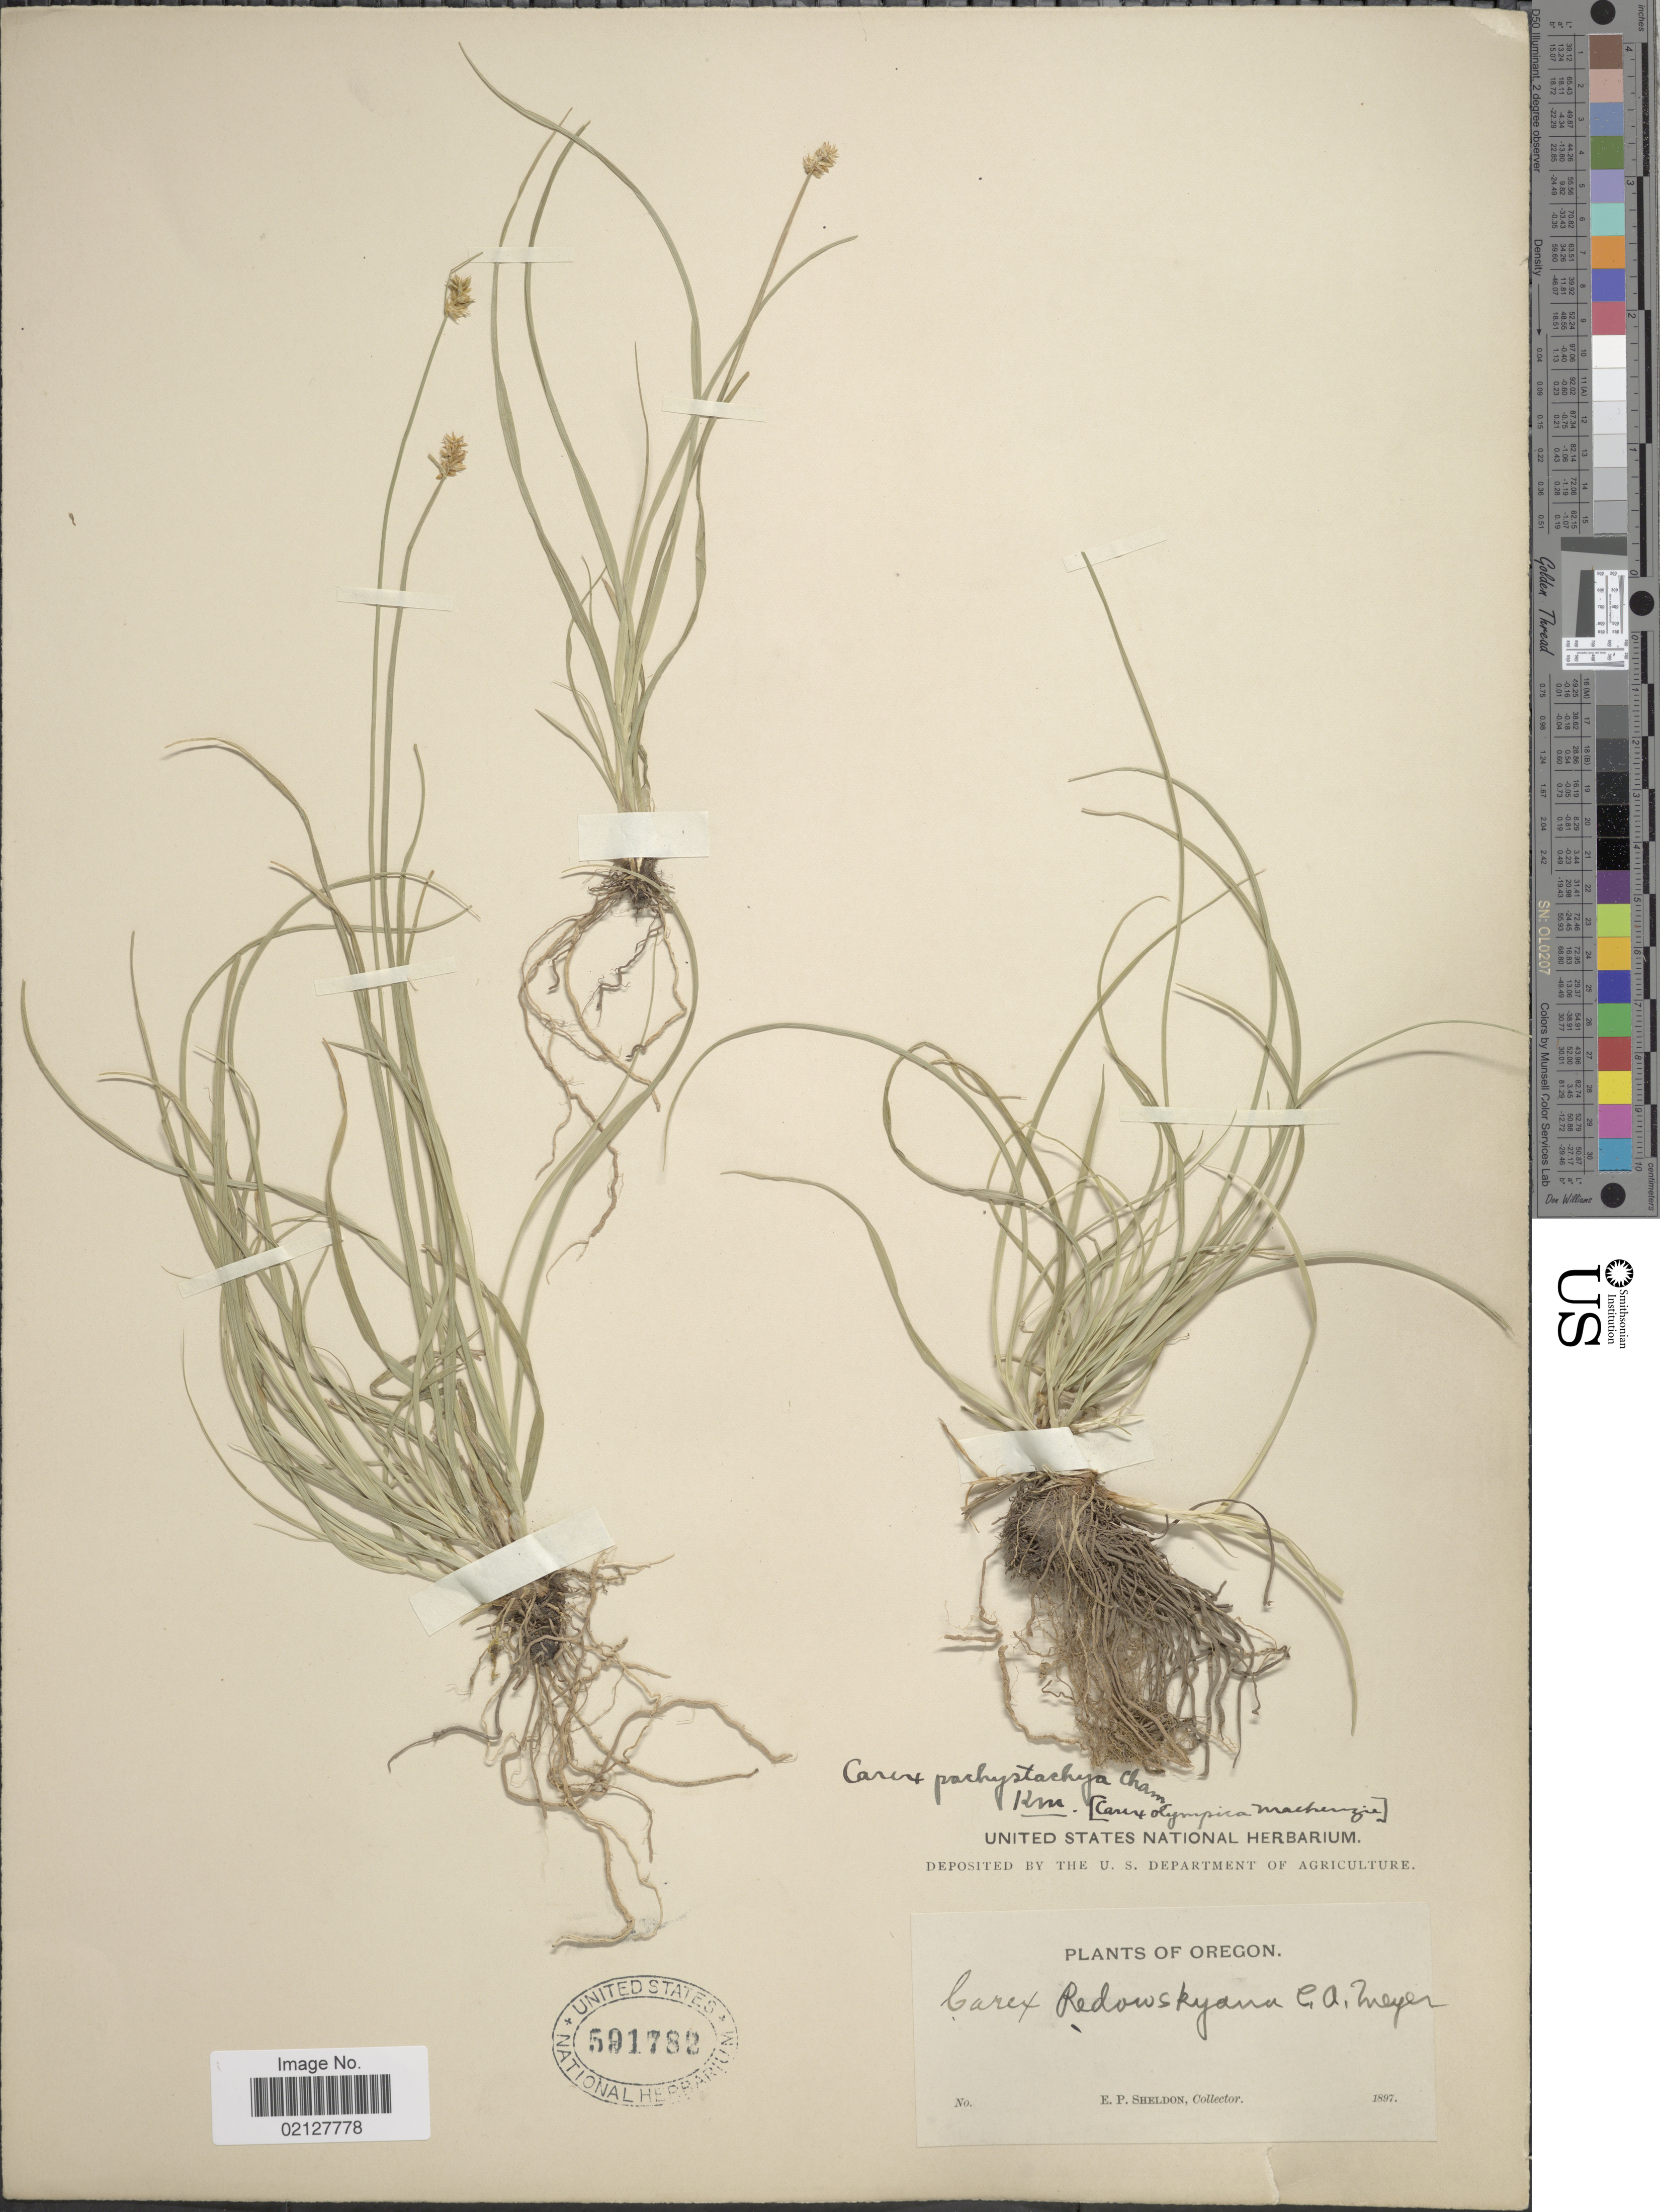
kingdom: Plantae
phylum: Tracheophyta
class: Liliopsida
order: Poales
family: Cyperaceae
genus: Carex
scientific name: Carex pachystachya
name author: Cham. ex Steud.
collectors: E. P. Sheldon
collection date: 1897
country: United States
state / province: Oregon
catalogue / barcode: US 591782